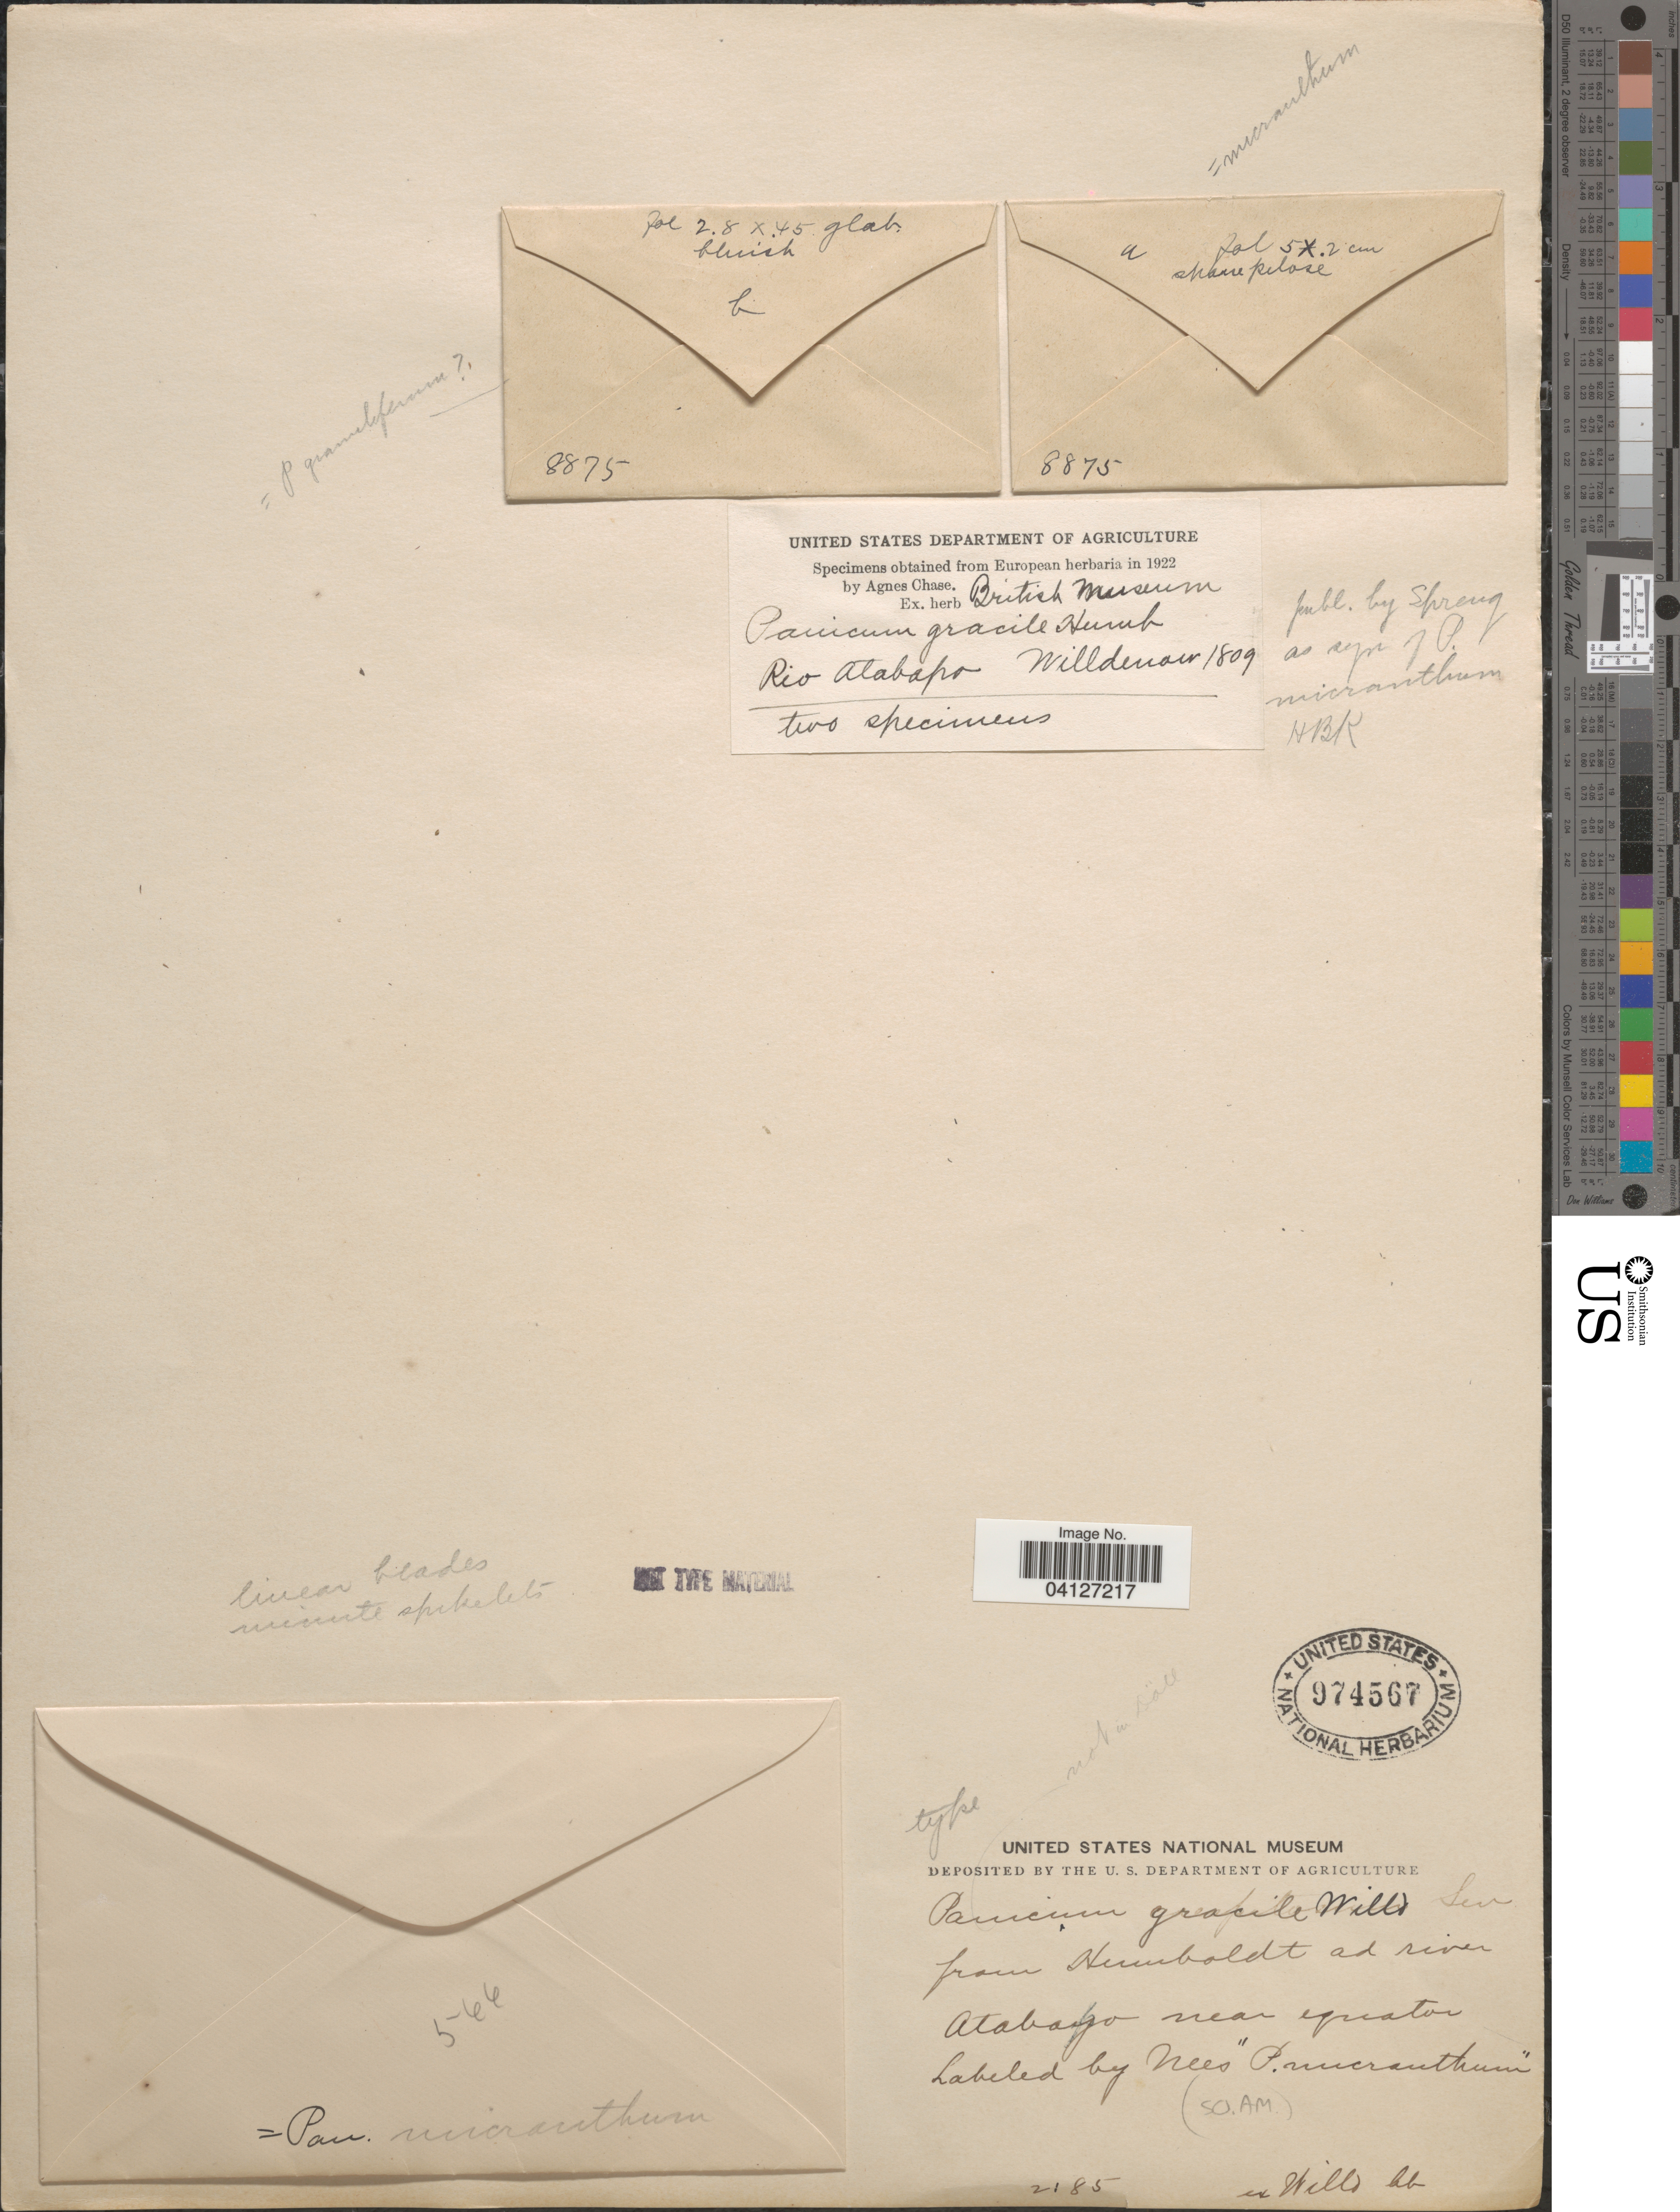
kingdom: Plantae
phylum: Tracheophyta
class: Liliopsida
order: Poales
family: Poaceae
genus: Panicum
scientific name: Panicum micranthum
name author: Kunth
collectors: Willdenow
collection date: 1809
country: Colombia/Venezuela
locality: Rio Atabapo.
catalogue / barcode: US 974567-2